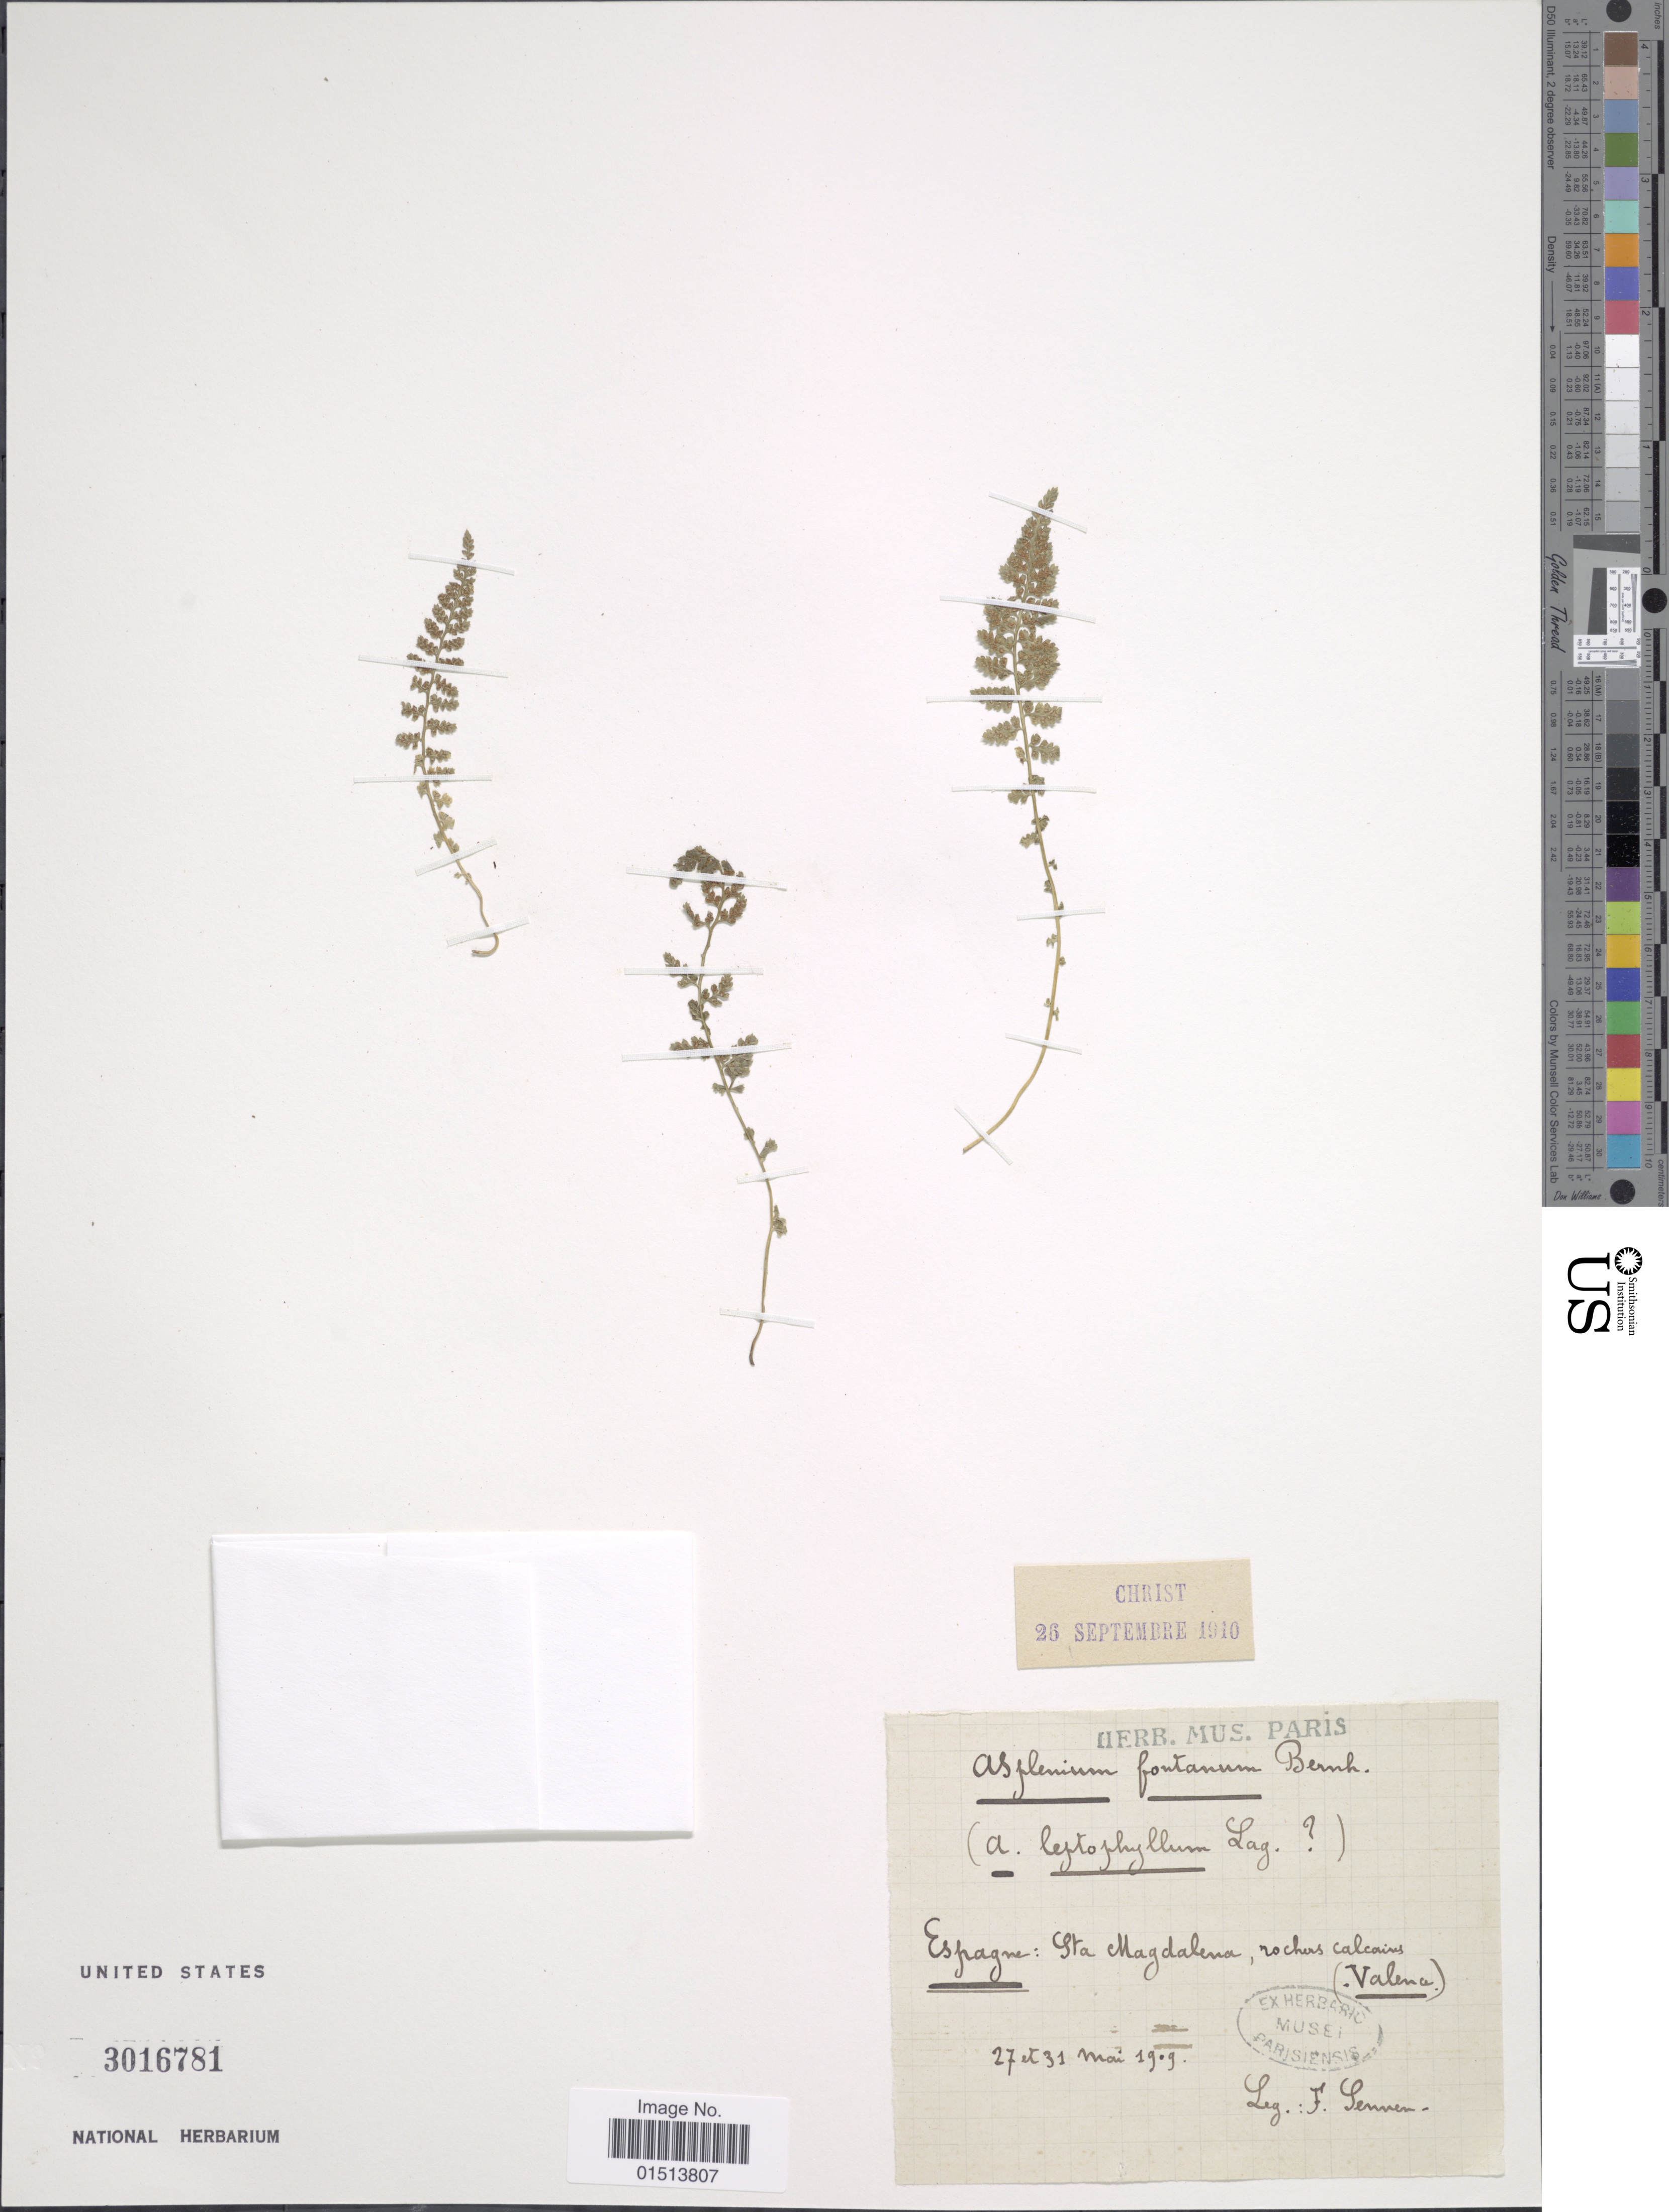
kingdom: Plantae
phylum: Tracheophyta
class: Polypodiopsida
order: Polypodiales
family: Aspleniaceae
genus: Asplenium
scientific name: Asplenium fontanum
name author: (L.) Bernh.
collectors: E. Sennen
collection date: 1909-05-27/1909-05-31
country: Spain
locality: Sta Magdalena, rochers calcaires (Valena).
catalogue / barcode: US 3016781